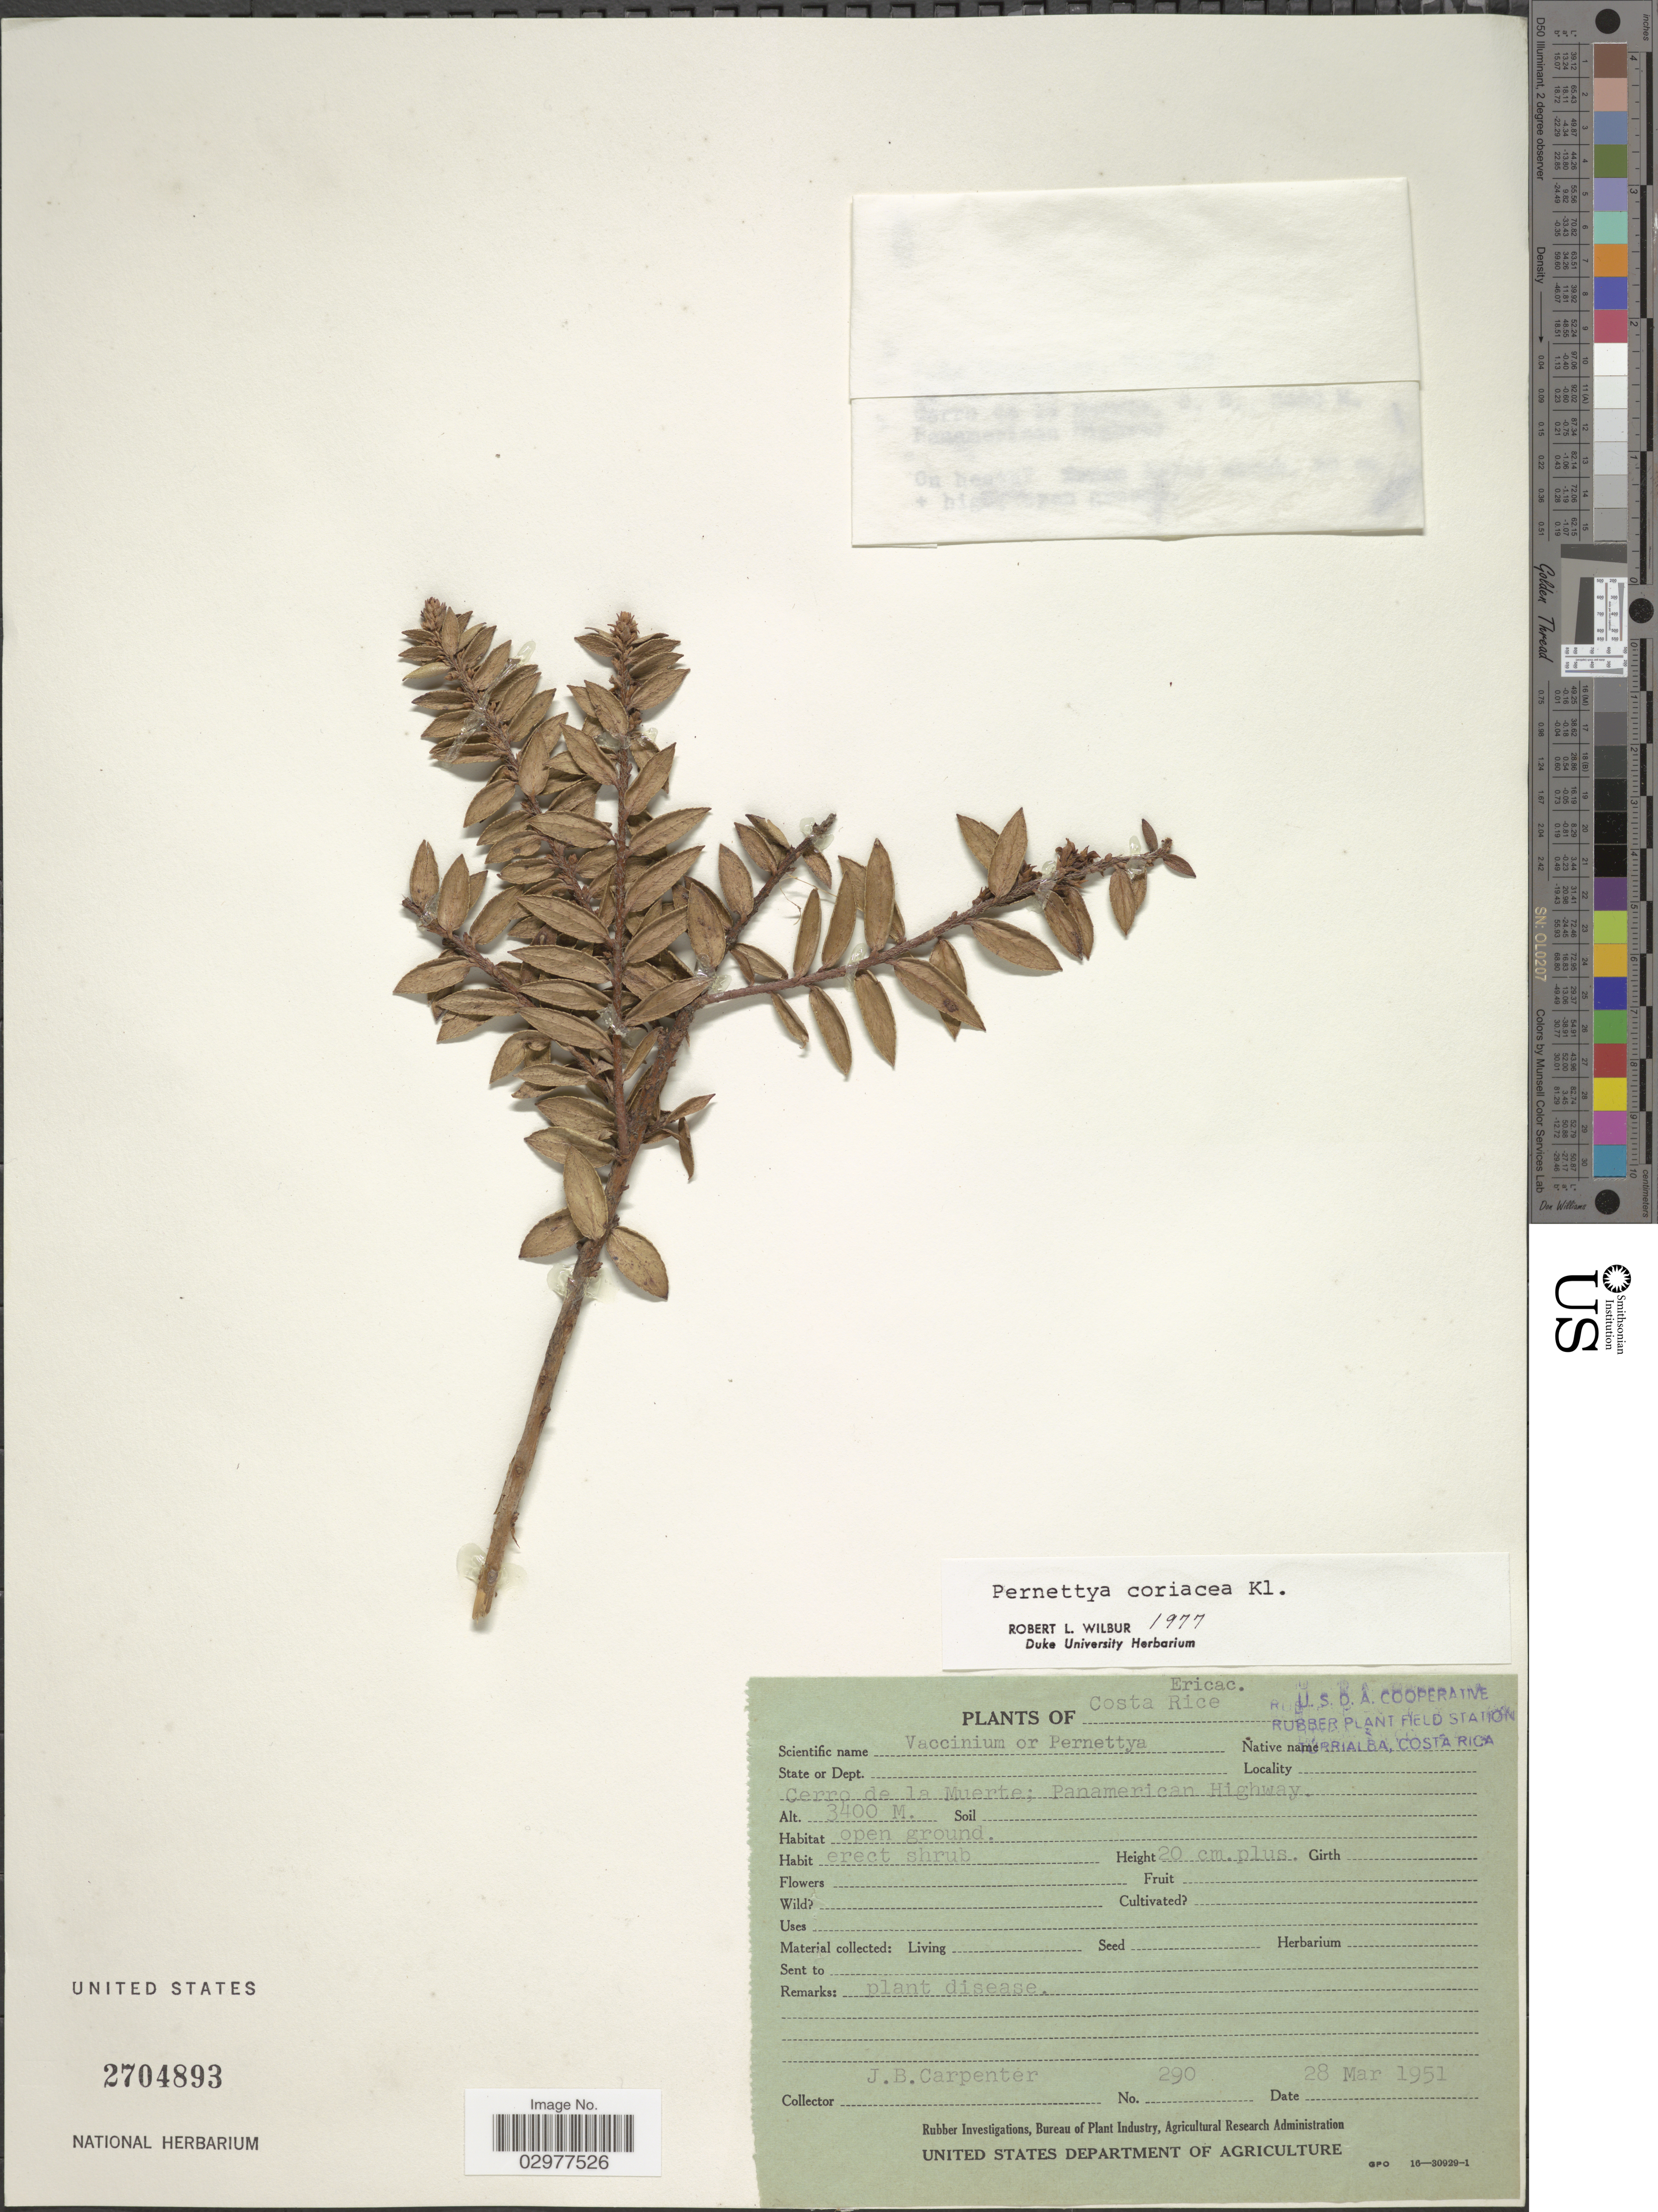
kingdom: Plantae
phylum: Tracheophyta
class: Magnoliopsida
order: Ericales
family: Ericaceae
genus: Pernettya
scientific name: Pernettya prostrata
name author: (Cav.) DC.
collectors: J. Carpenter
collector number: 290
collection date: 1951-03-28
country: Costa Rica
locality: Cerro de la Muerte, Panamerican Highway.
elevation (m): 3400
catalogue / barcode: US 2704893